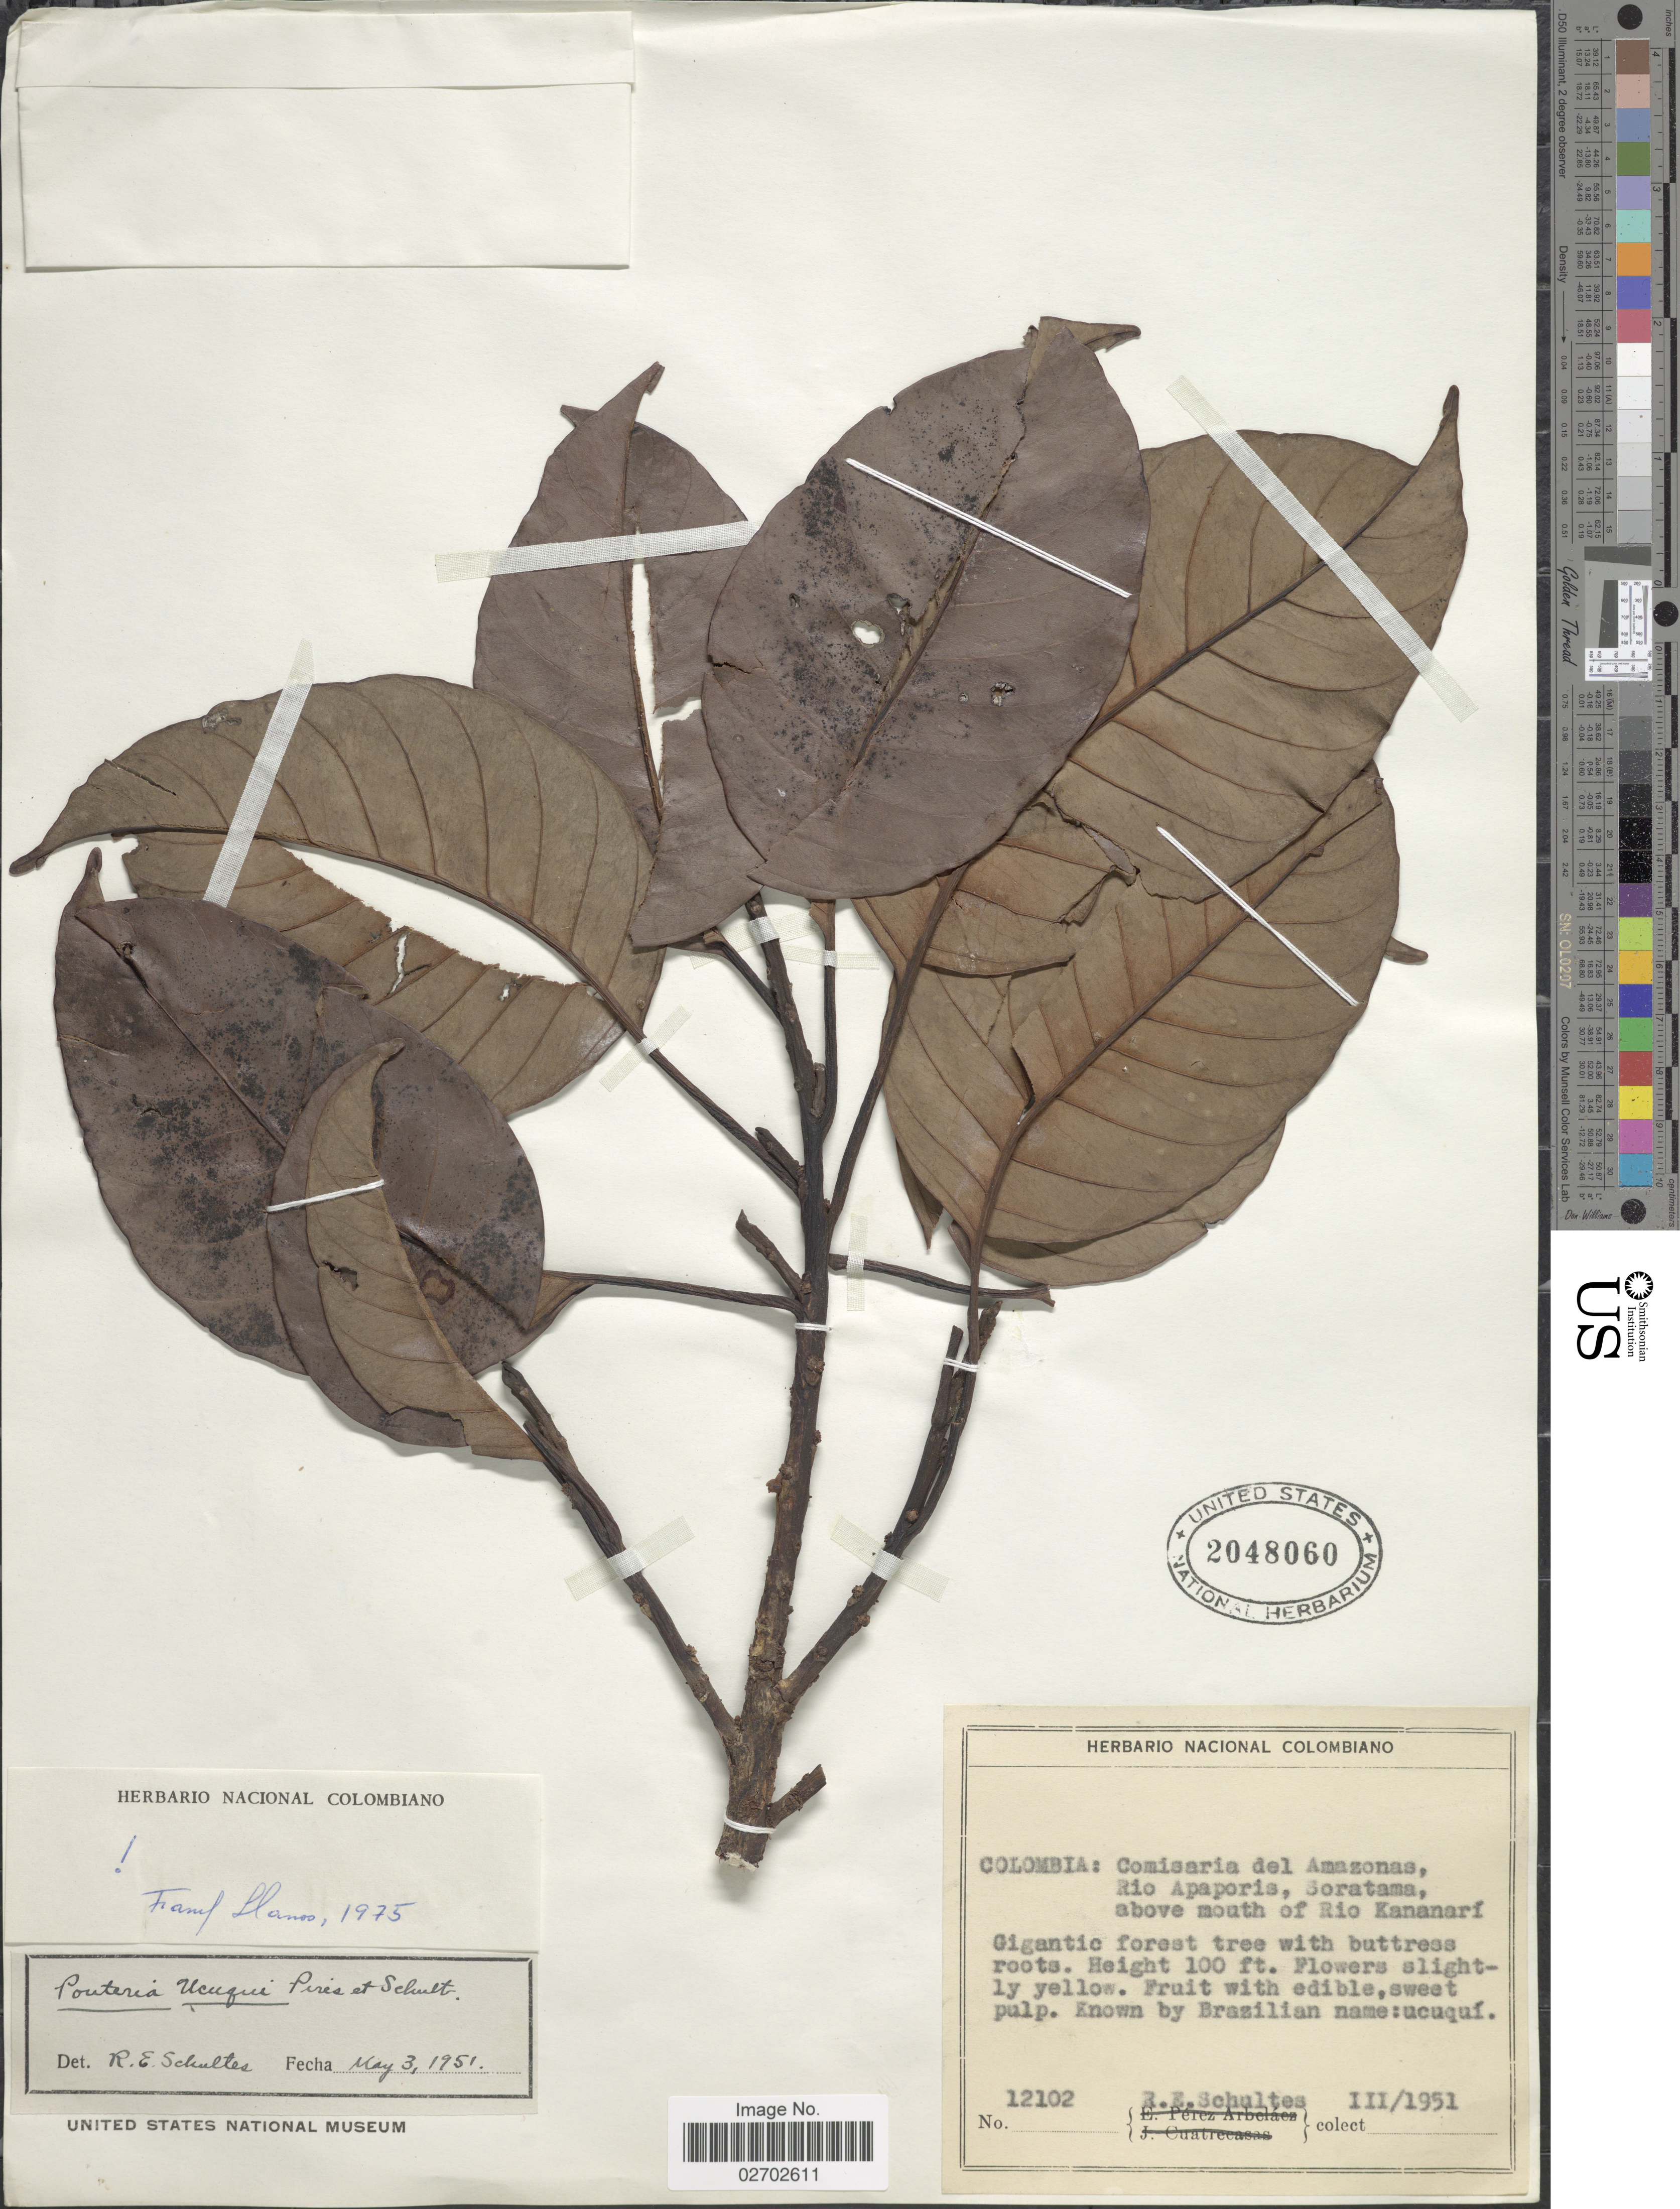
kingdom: Plantae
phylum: Tracheophyta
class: Magnoliopsida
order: Ericales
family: Sapotaceae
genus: Pouteria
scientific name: Pouteria ucuqui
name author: Pires & R.E. Schult.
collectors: R. E. Schultes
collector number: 12102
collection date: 1951-03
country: Colombia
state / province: Amazônas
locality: Rio Apaporis, Soratama, above mouth of Rio Kananari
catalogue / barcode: US 2048060